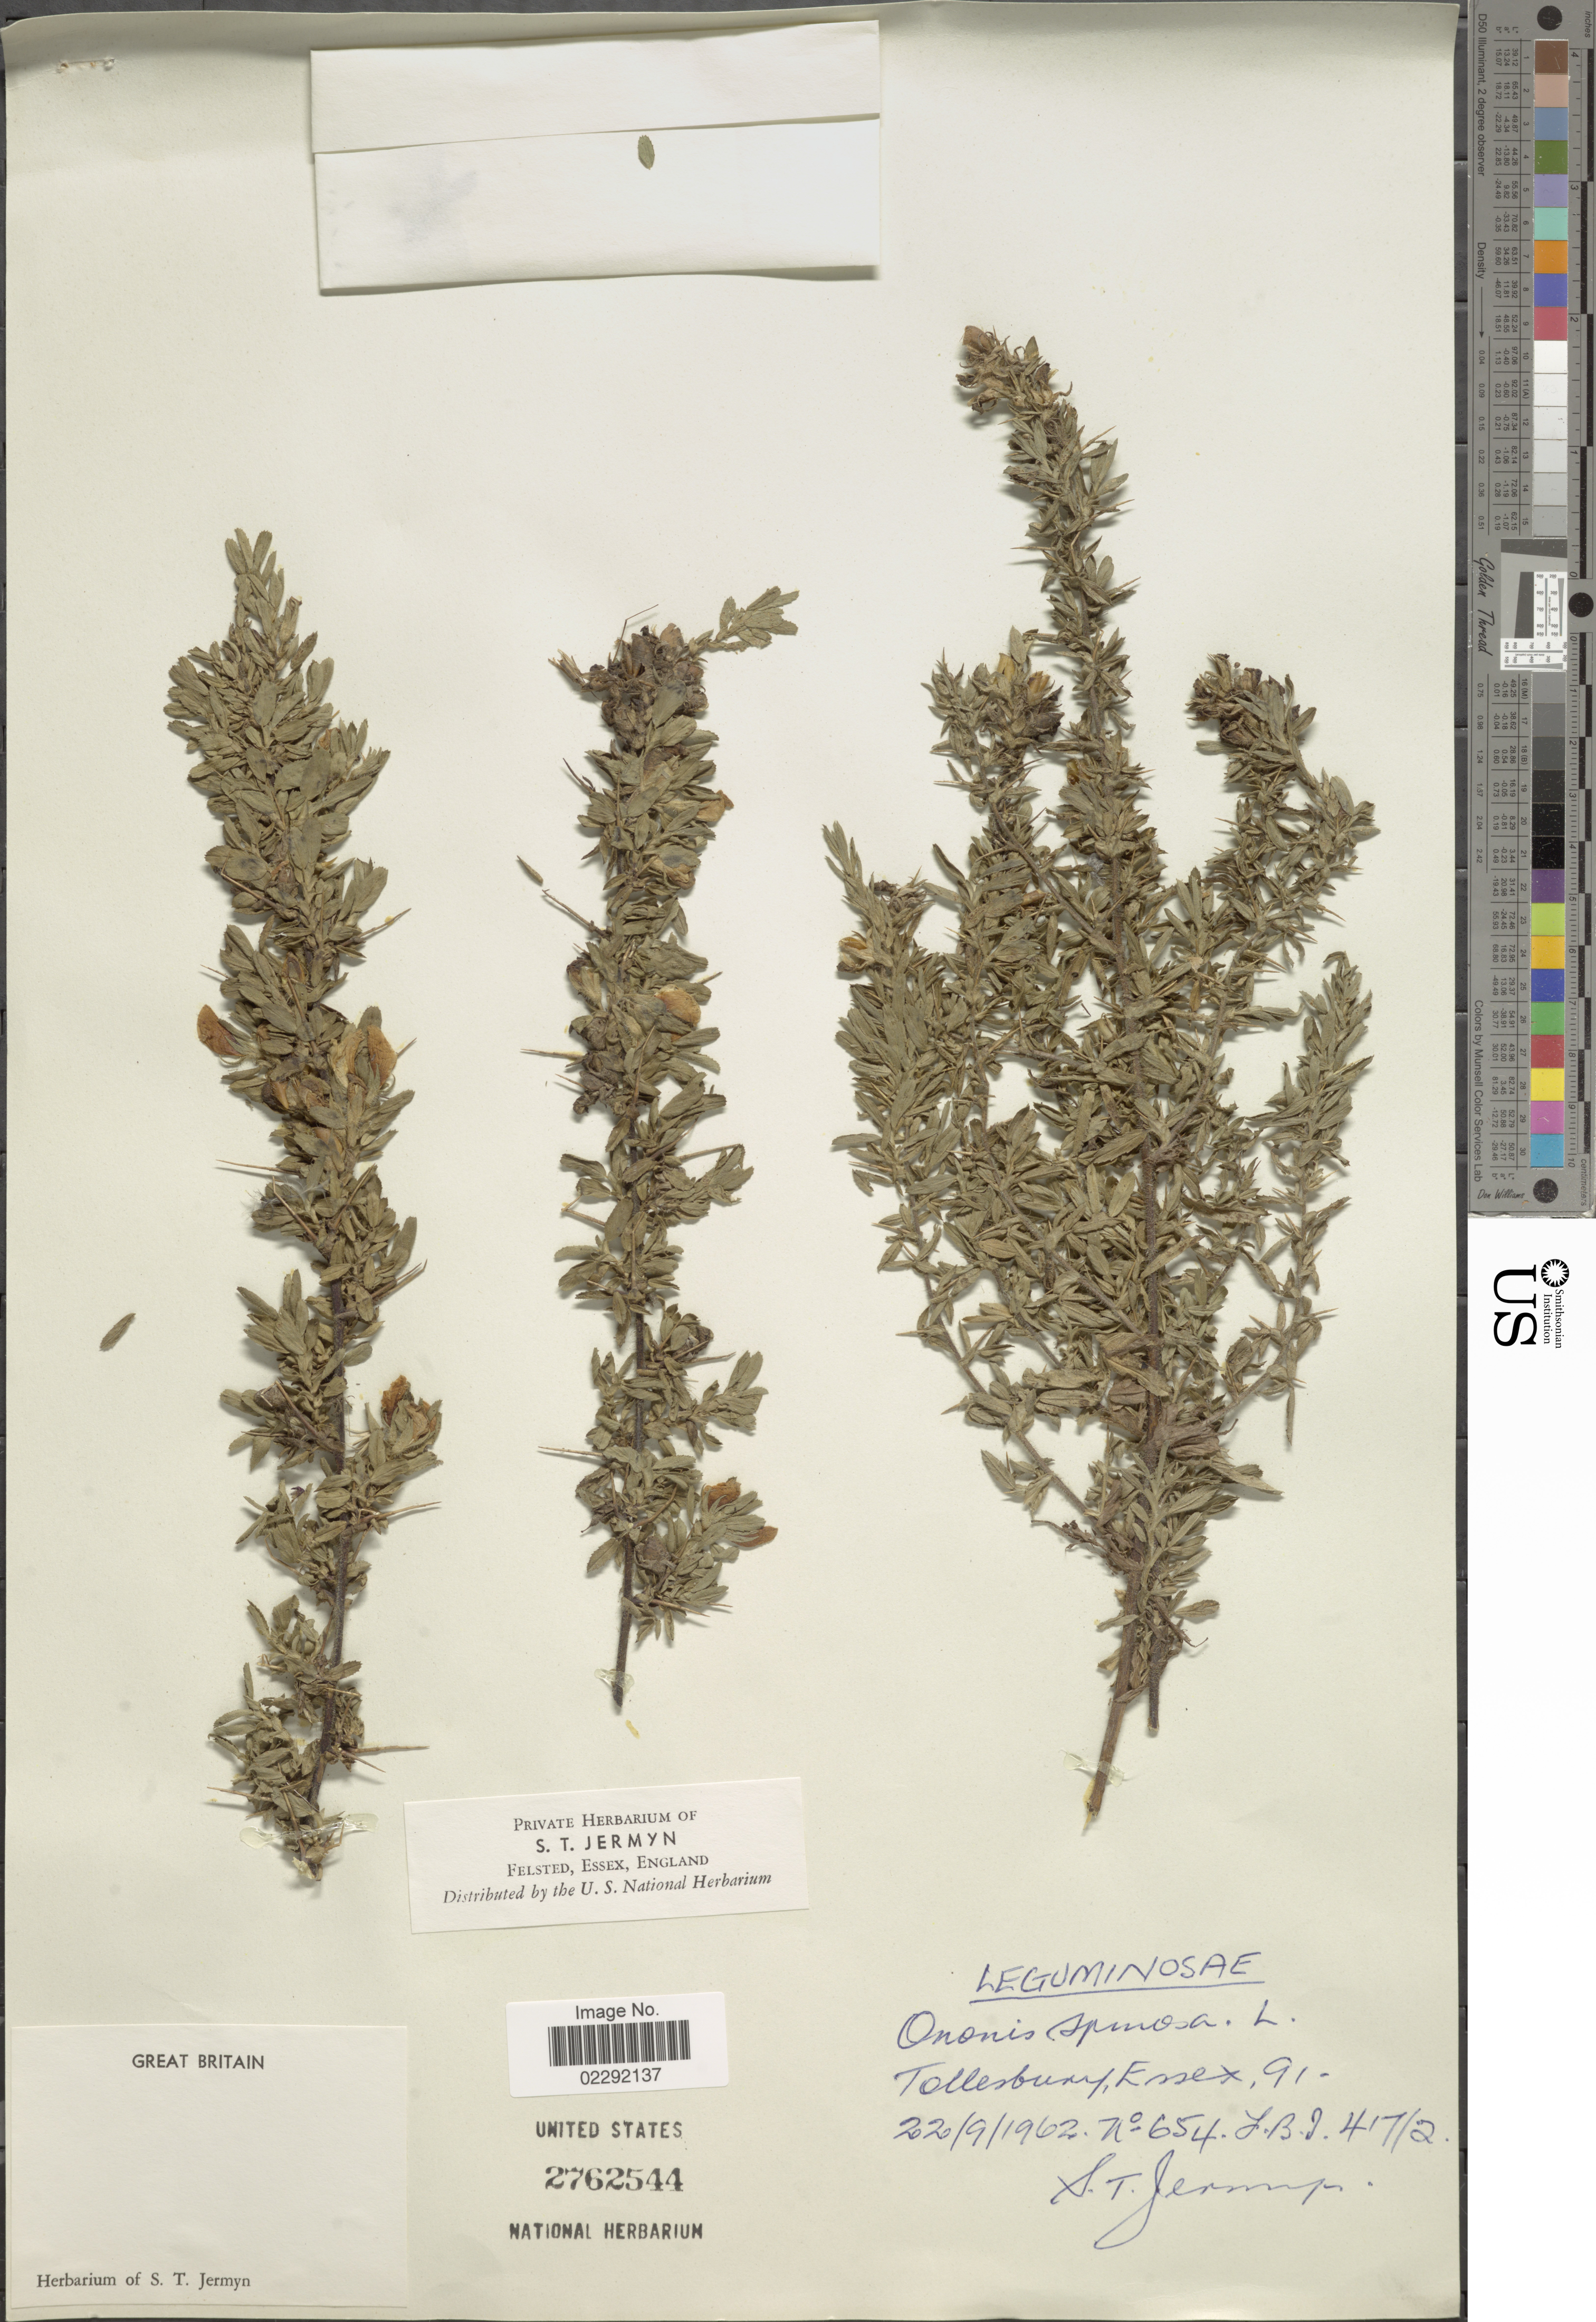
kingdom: Plantae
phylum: Tracheophyta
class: Magnoliopsida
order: Fabales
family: Fabaceae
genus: Ononis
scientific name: Ononis spinosa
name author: L.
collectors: S. Jermyn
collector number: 654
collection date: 1962-09-22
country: United Kingdom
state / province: England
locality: Great Brittain, Tollesbury, Essex, 91.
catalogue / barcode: US 2762544